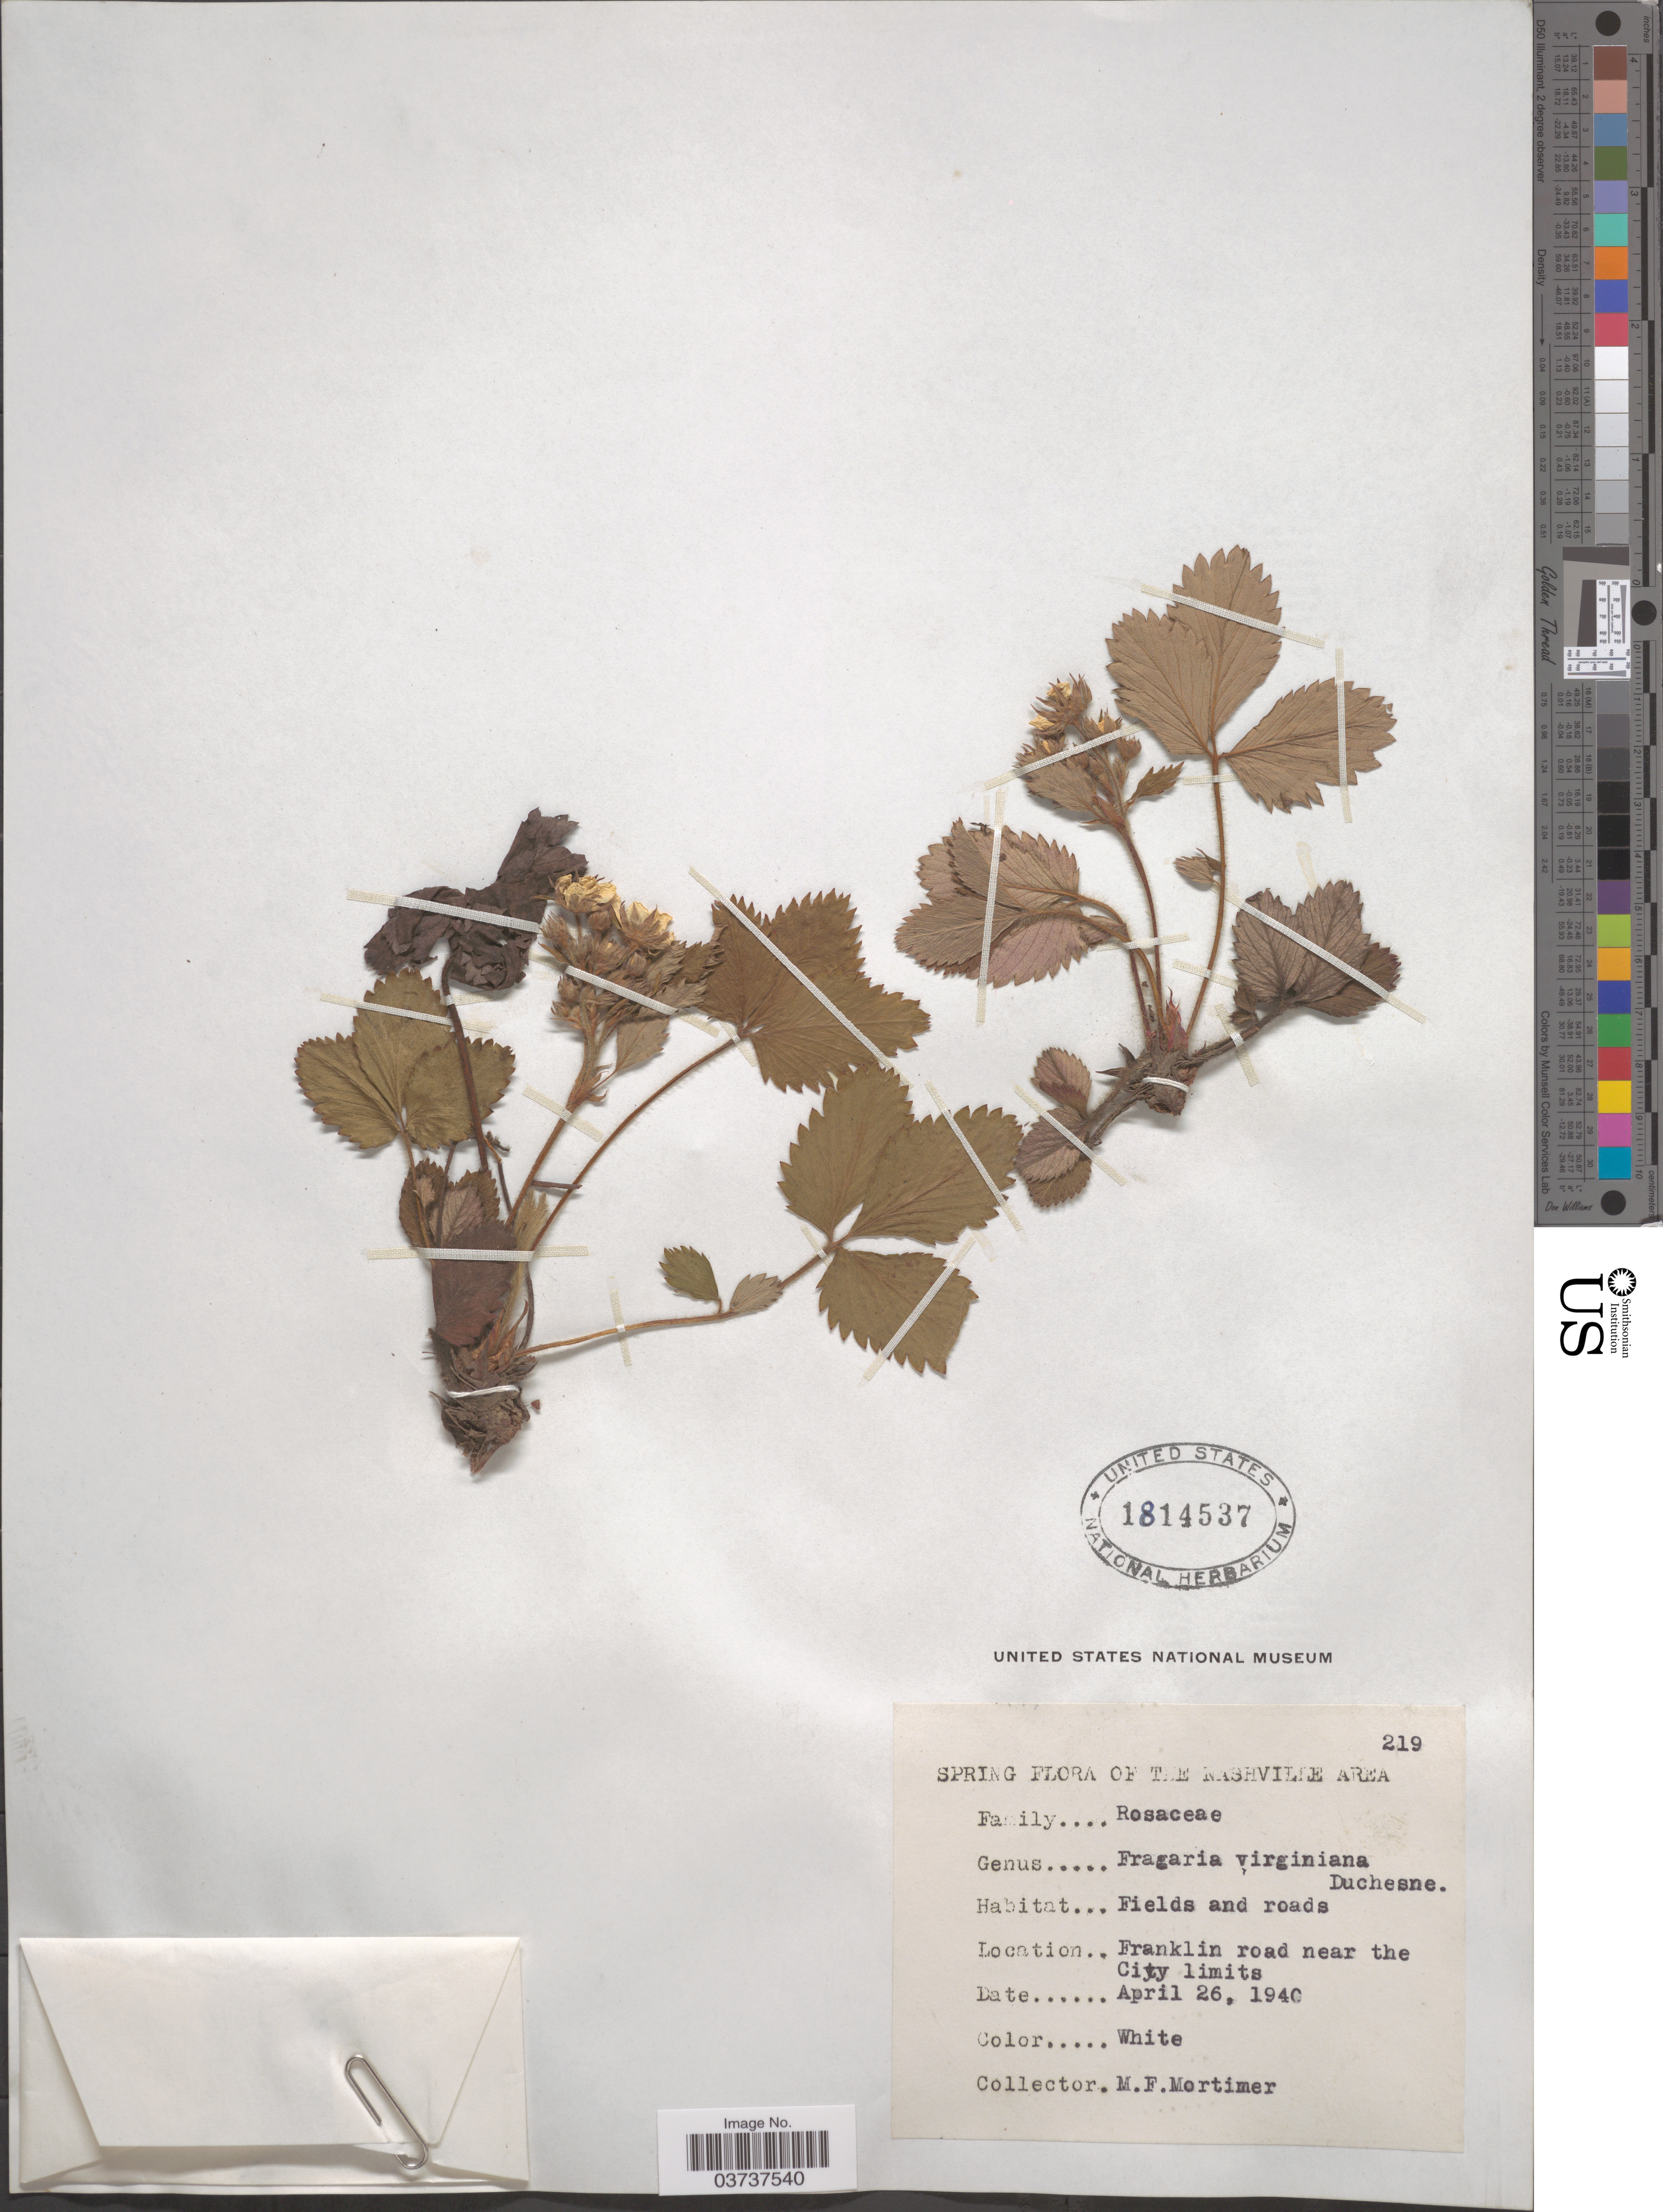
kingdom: Plantae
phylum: Tracheophyta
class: Magnoliopsida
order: Rosales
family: Rosaceae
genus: Fragaria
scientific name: Fragaria virginiana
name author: Mill.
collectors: M. Mortimer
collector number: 219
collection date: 1940-04-26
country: United States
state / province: Tennessee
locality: The Nashville Area. Franklin road near the City limits.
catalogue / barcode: US 1814537